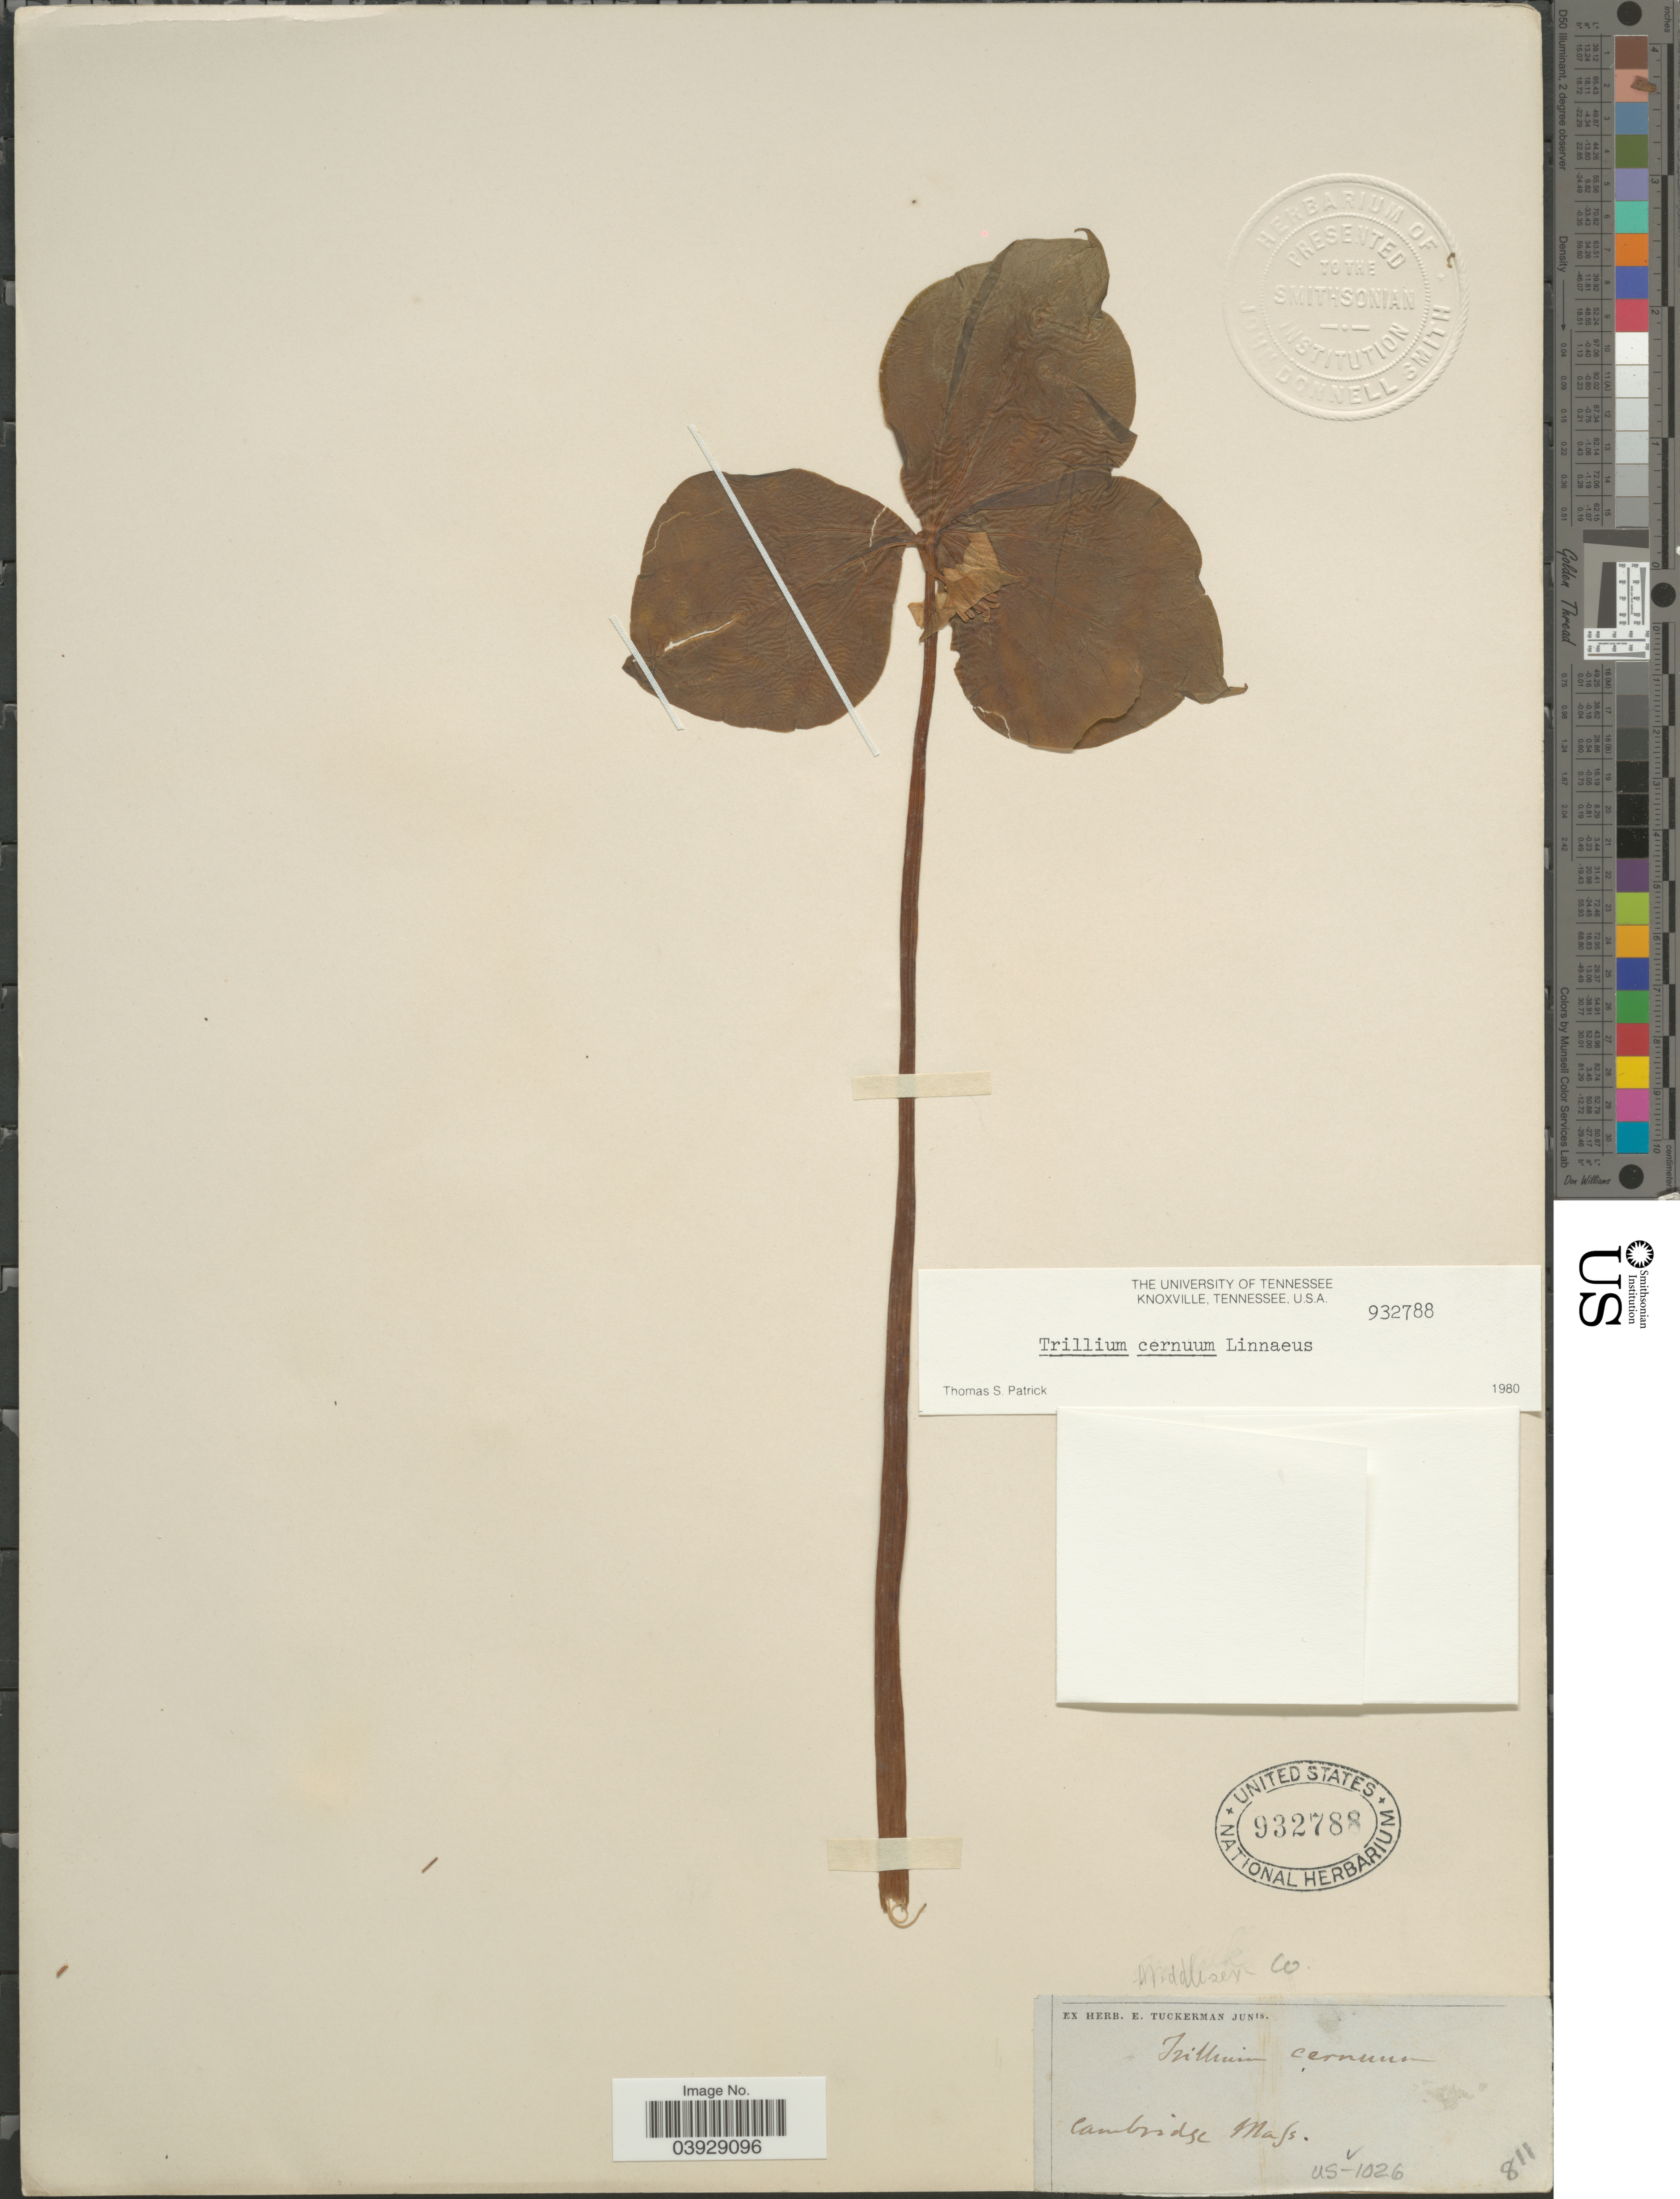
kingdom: Plantae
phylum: Tracheophyta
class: Liliopsida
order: Liliales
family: Melanthiaceae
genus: Trillium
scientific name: Trillium cernuum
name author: L.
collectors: ex herb. E. Tuckerman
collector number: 811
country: United States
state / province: Massachusetts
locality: Middlesex Co. Cambridge.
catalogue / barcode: US 932788